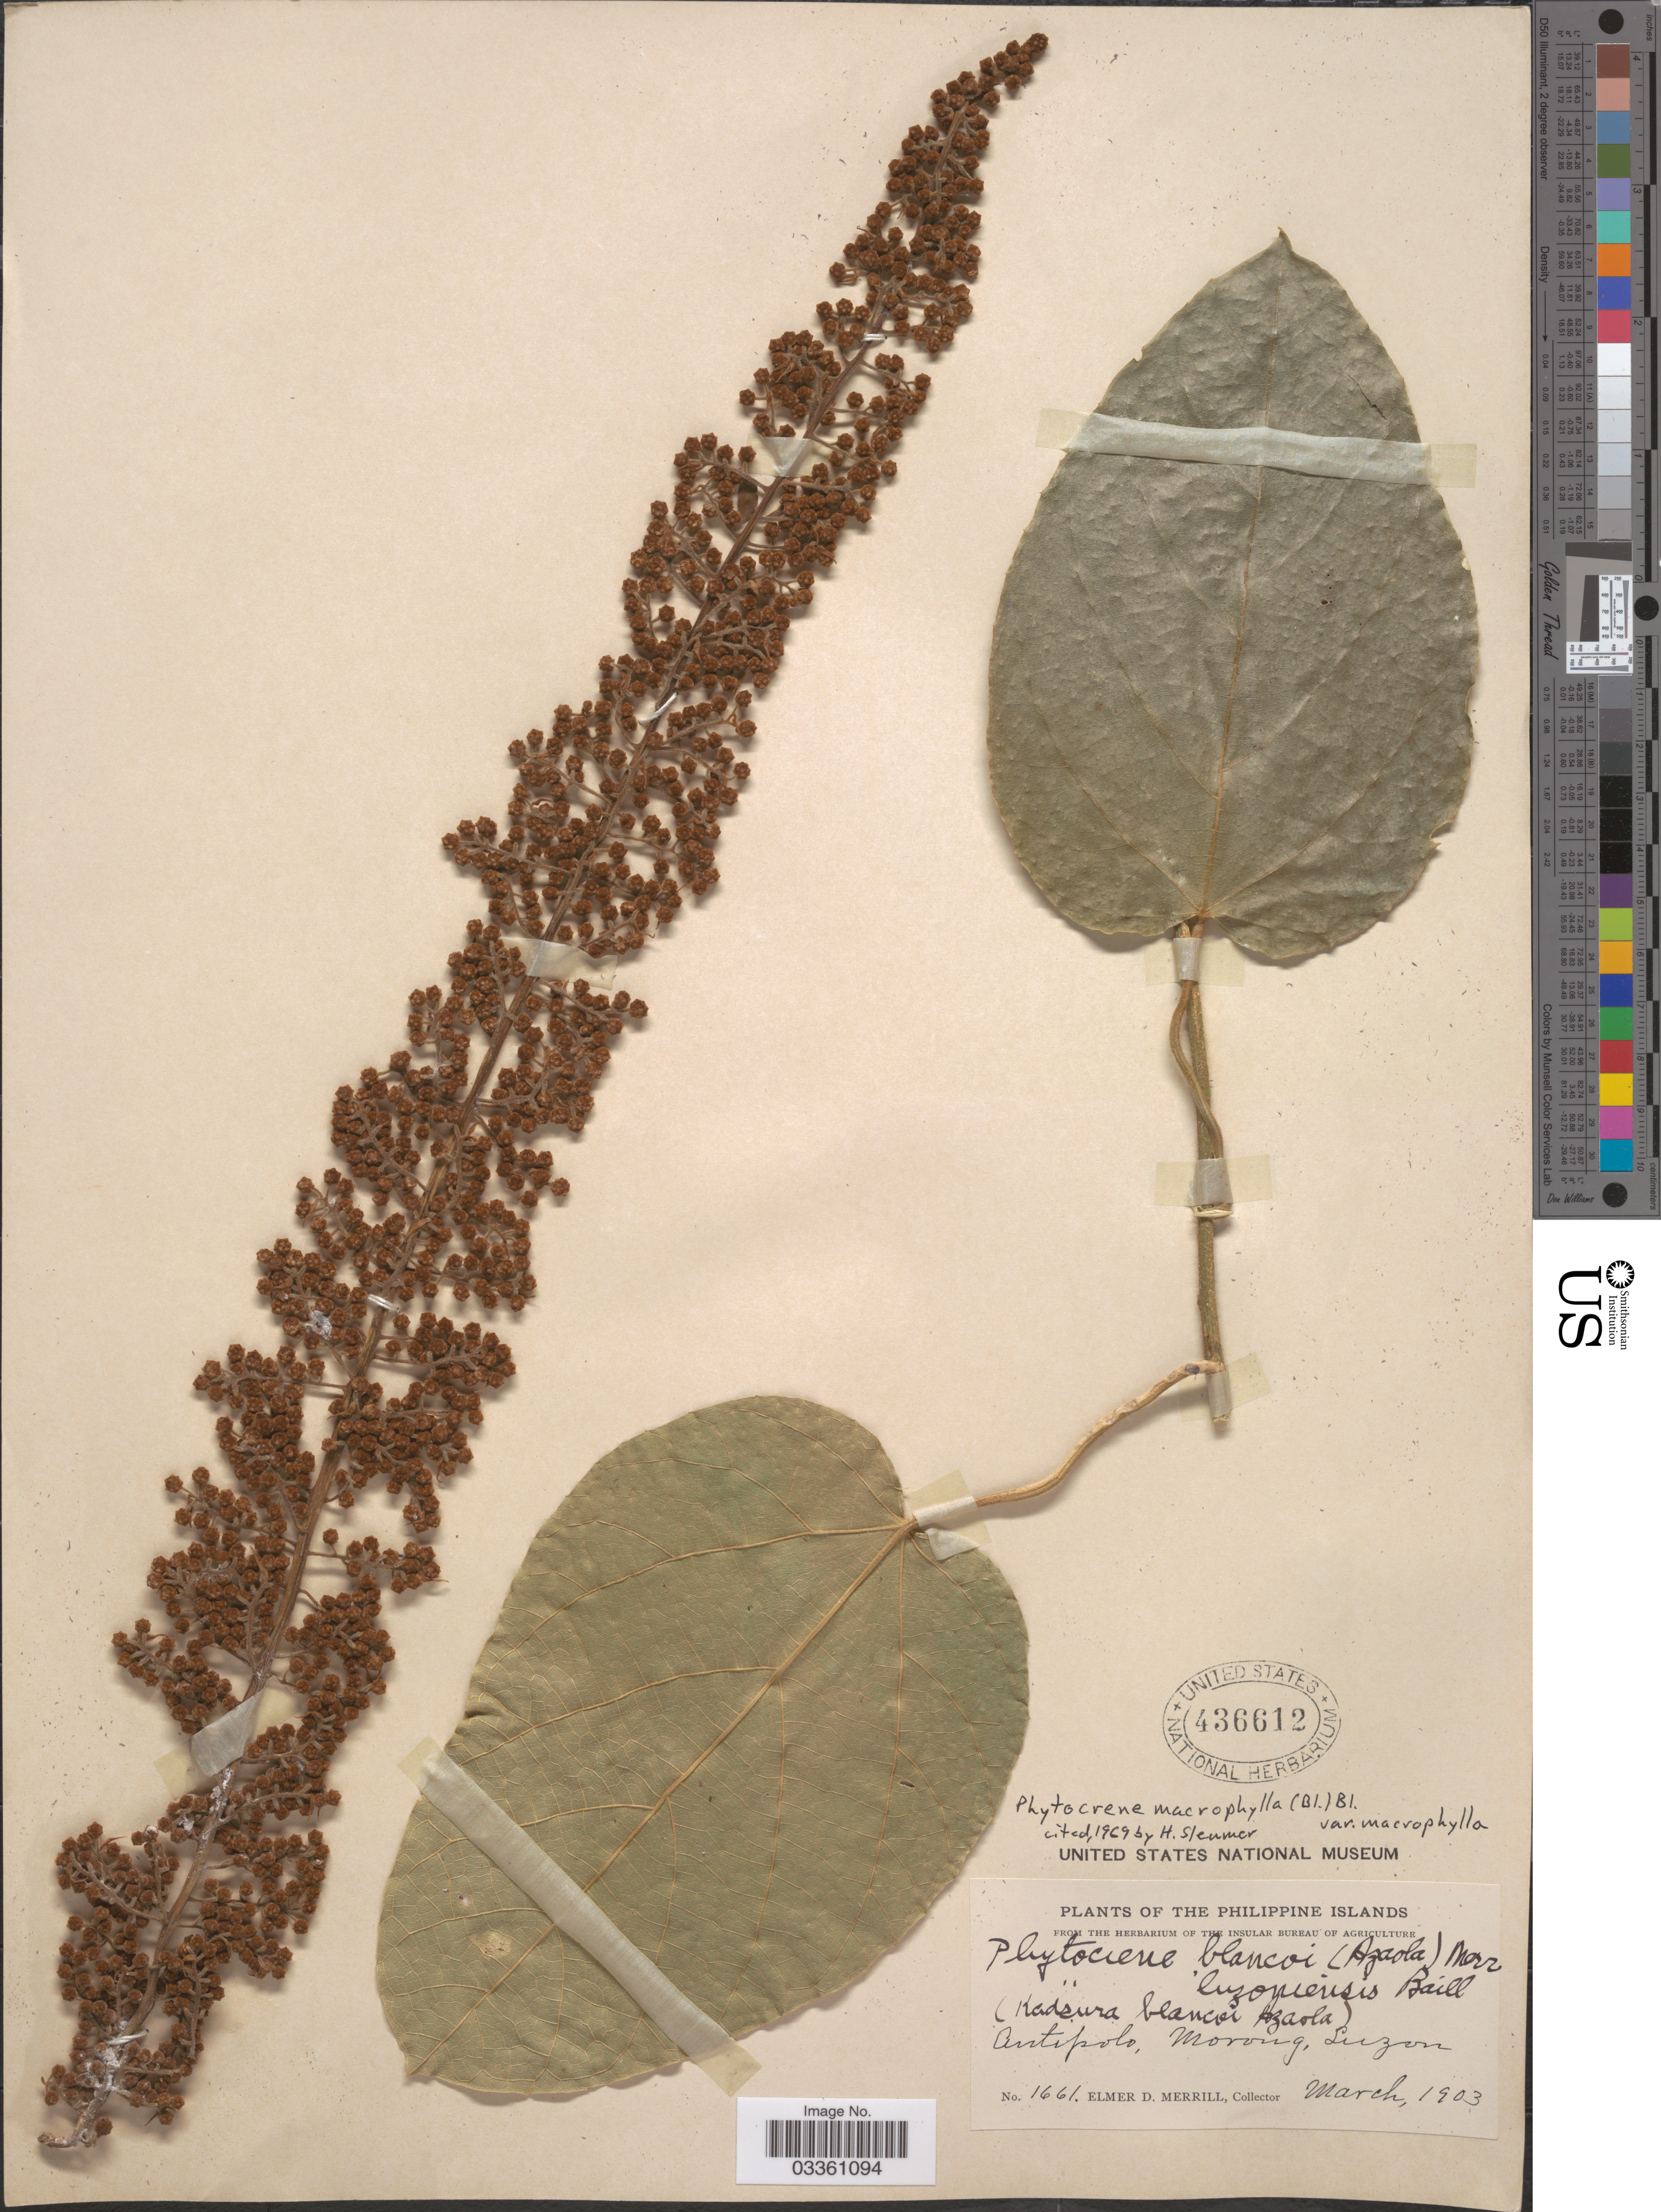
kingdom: Plantae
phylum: Tracheophyta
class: Magnoliopsida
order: Icacinales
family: Icacinaceae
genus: Phytocrene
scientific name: Phytocrene macrophylla var. macrophylla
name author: (Blume) Blume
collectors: E. D. Merrill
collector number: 1661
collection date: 1903-03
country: Philippines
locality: The Philippine Islands. Antipolo, Morong, Luzon.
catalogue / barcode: US 436612